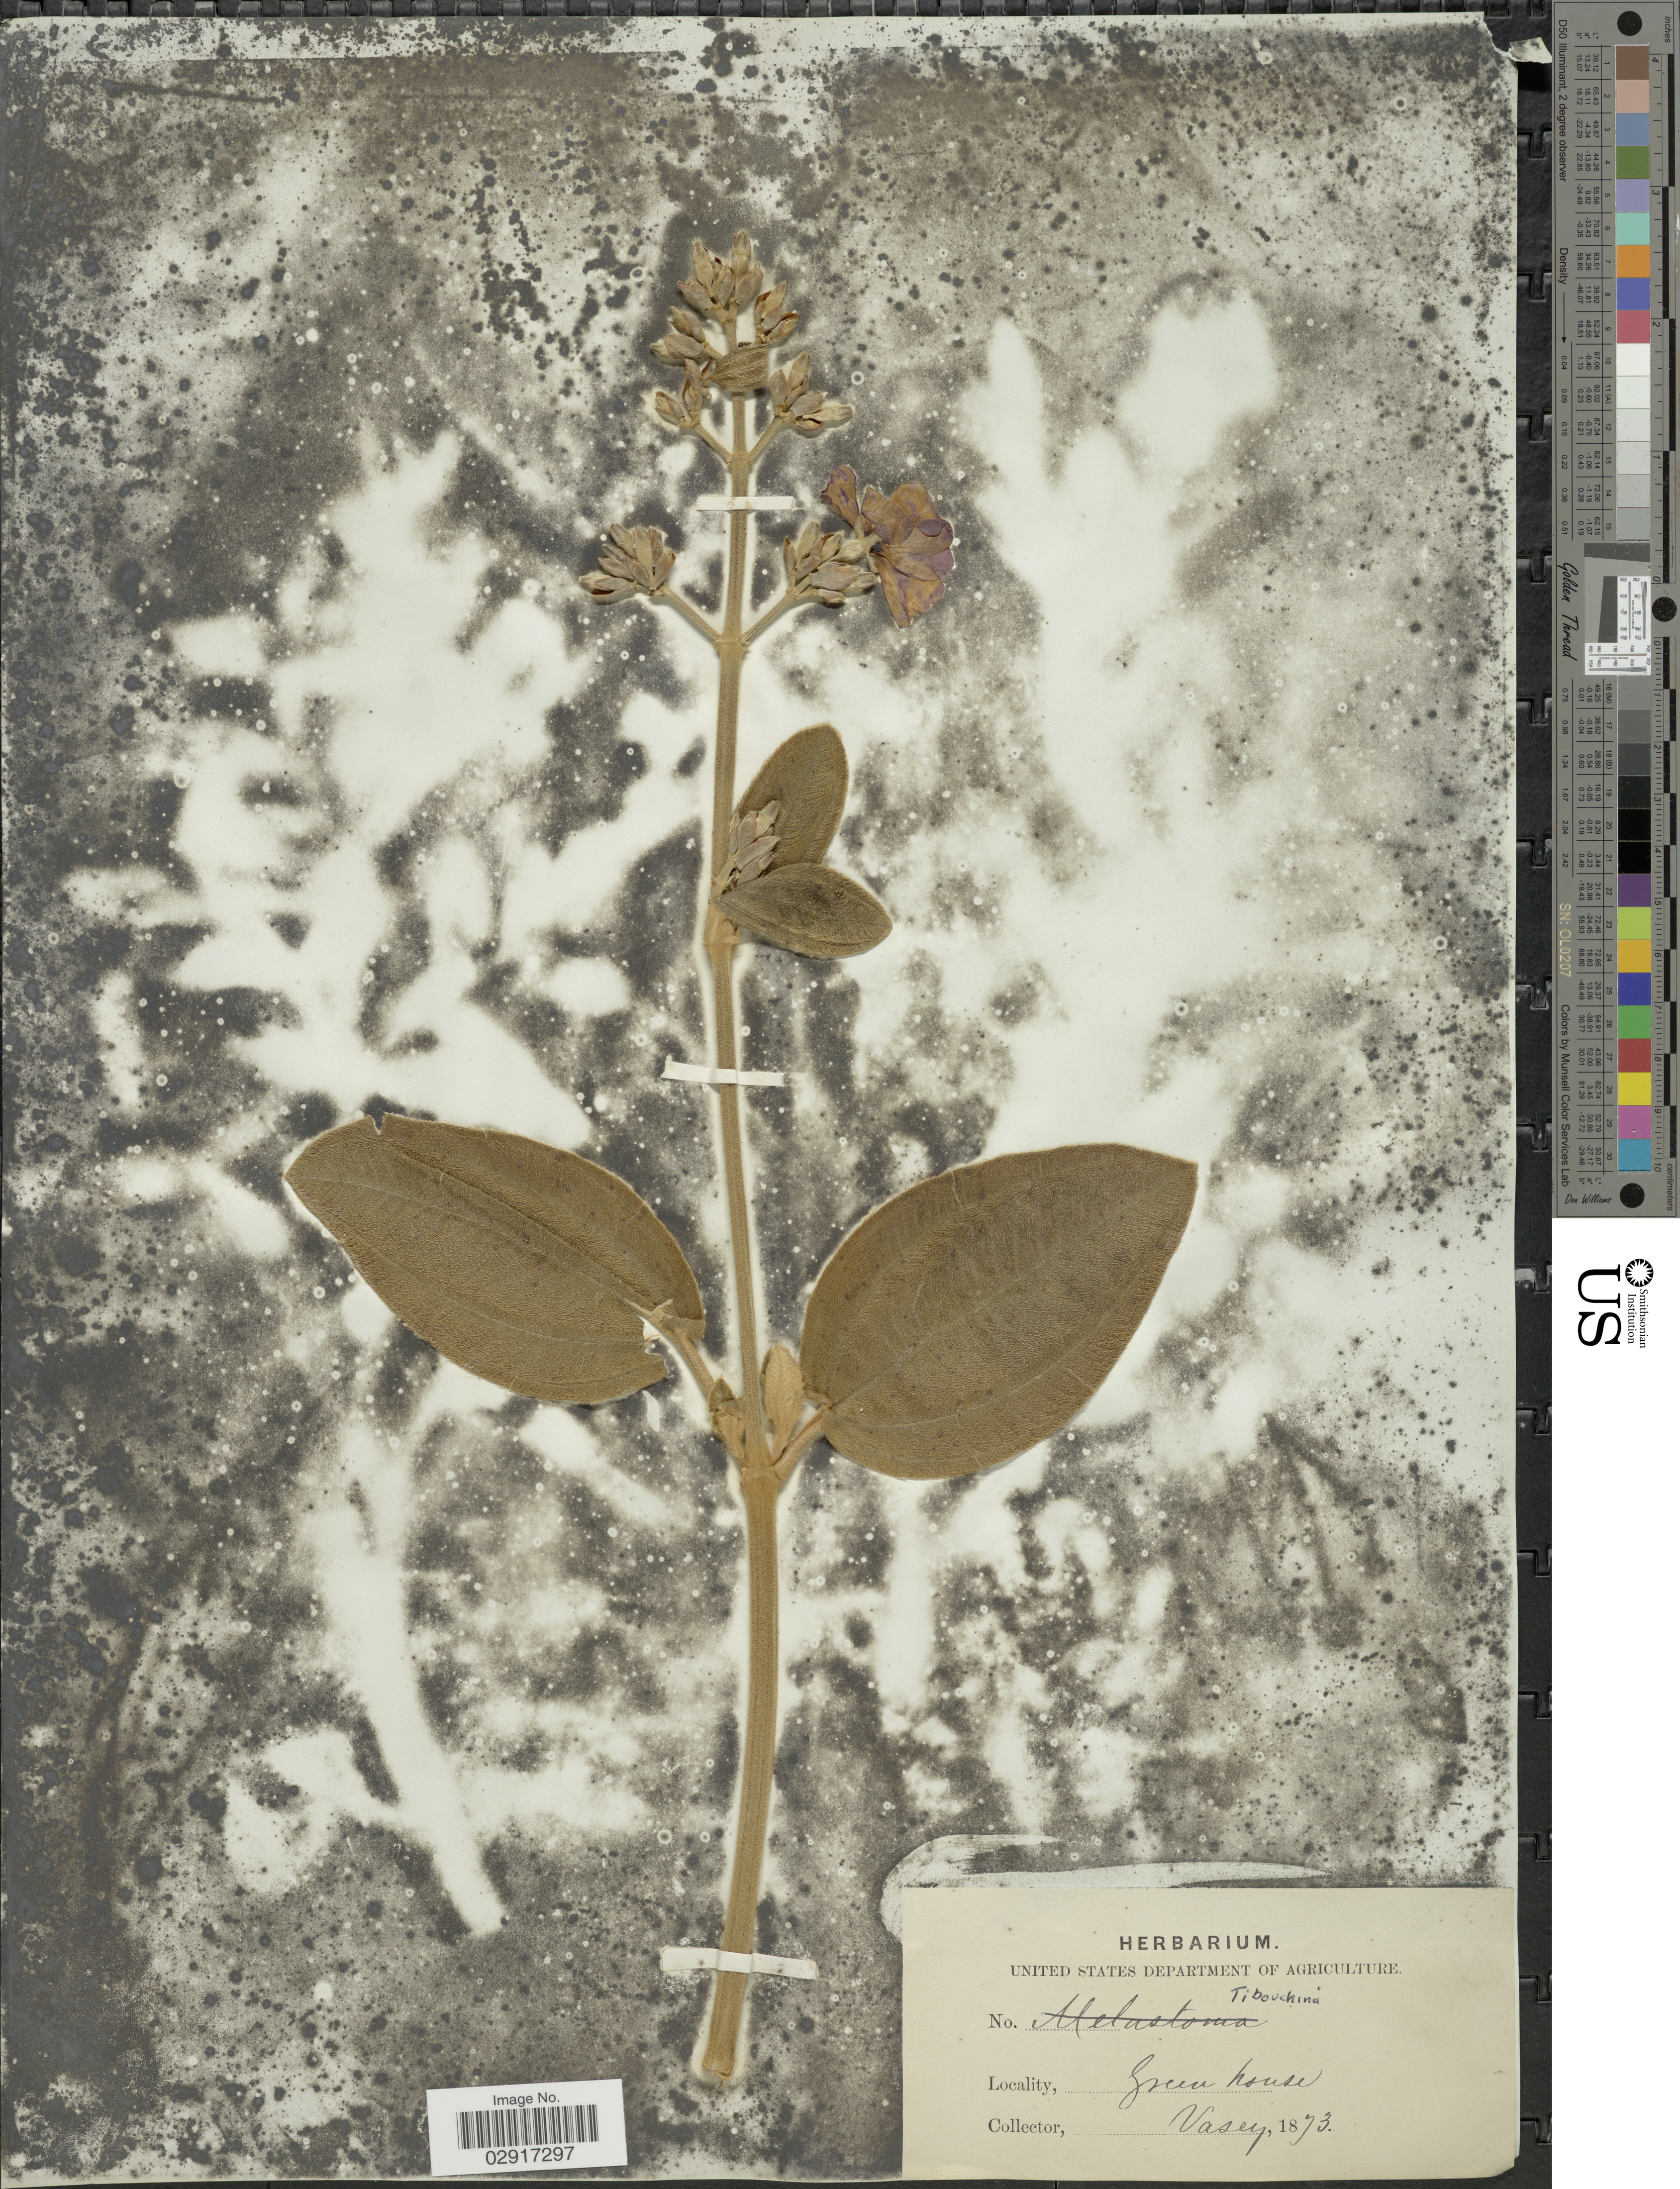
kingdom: Plantae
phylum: Tracheophyta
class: Magnoliopsida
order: Myrtales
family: Melastomataceae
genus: Pleroma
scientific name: Pleroma sp.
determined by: Strong, Mark T., (BOT), Smithsonian Institution - National Museum of Natural History (UNITED STATES)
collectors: Vasey, --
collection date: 1873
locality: Green house.